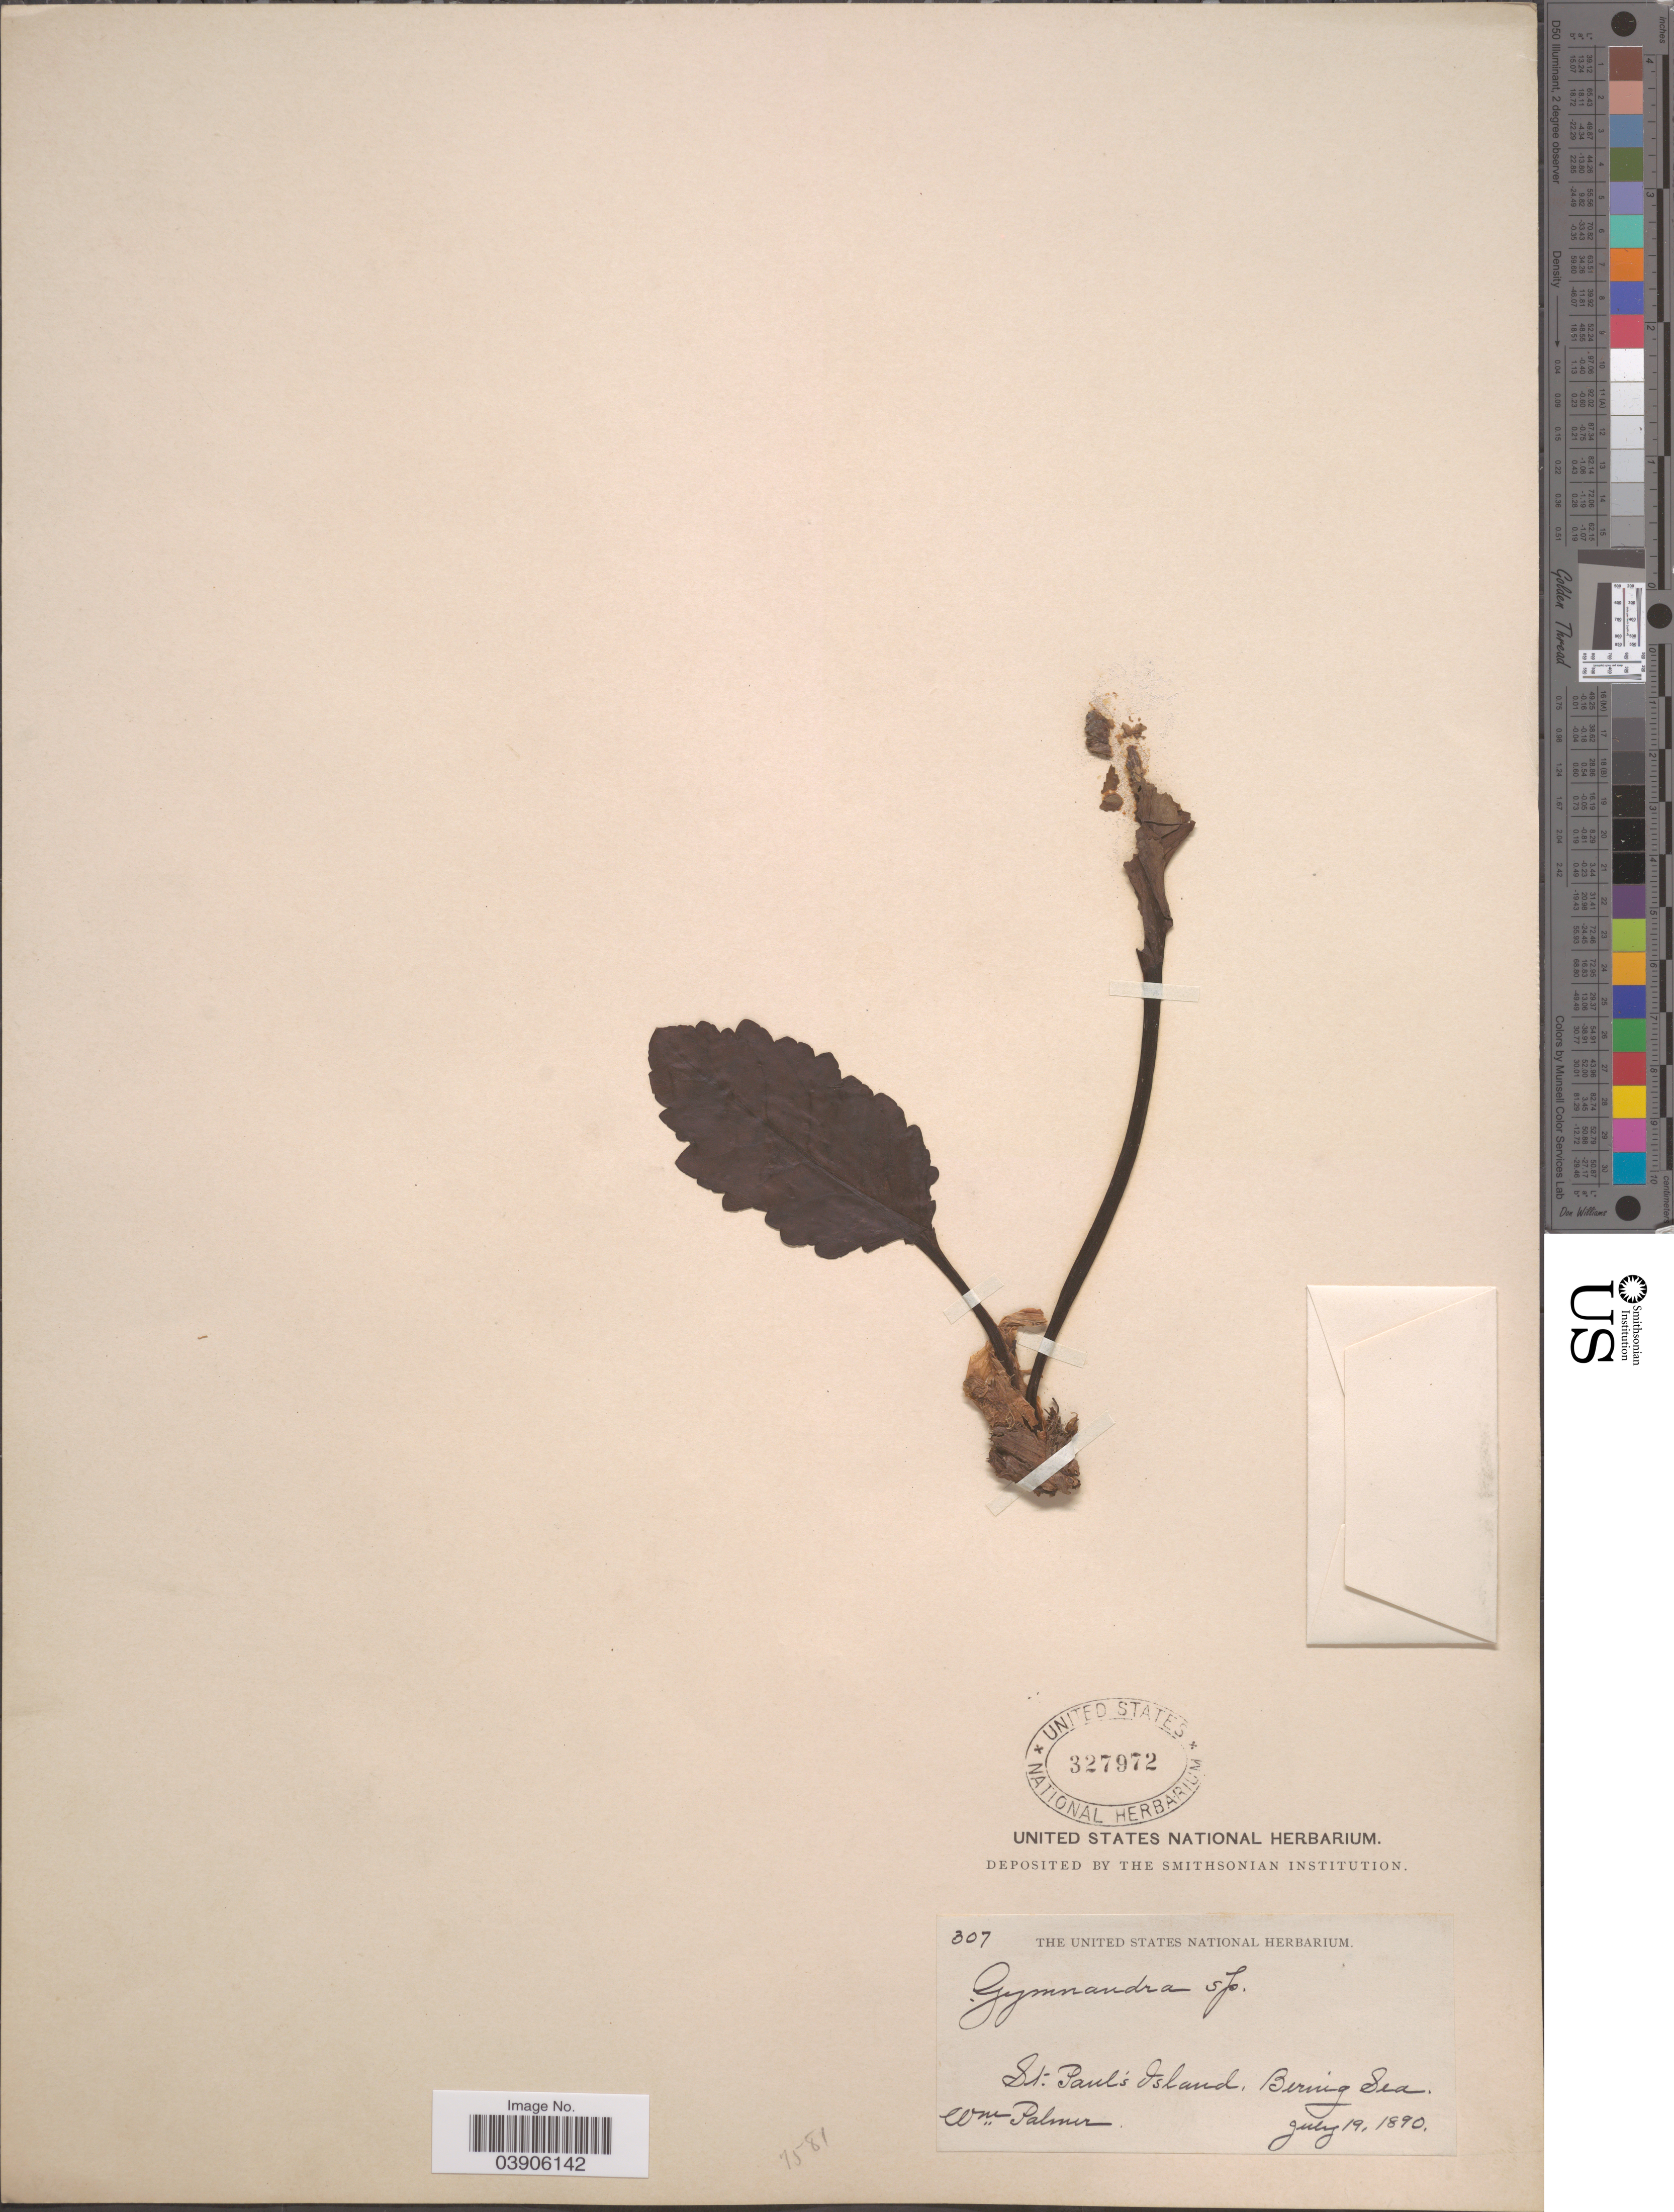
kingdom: Plantae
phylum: Tracheophyta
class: Magnoliopsida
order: Lamiales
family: Plantaginaceae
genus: Lagotis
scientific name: Lagotis glauca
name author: Gaertn.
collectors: W. Palmer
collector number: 307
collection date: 1890-07-19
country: United States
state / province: Alaska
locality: St. Paul's Island, Bering Sea.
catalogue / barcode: US 327972